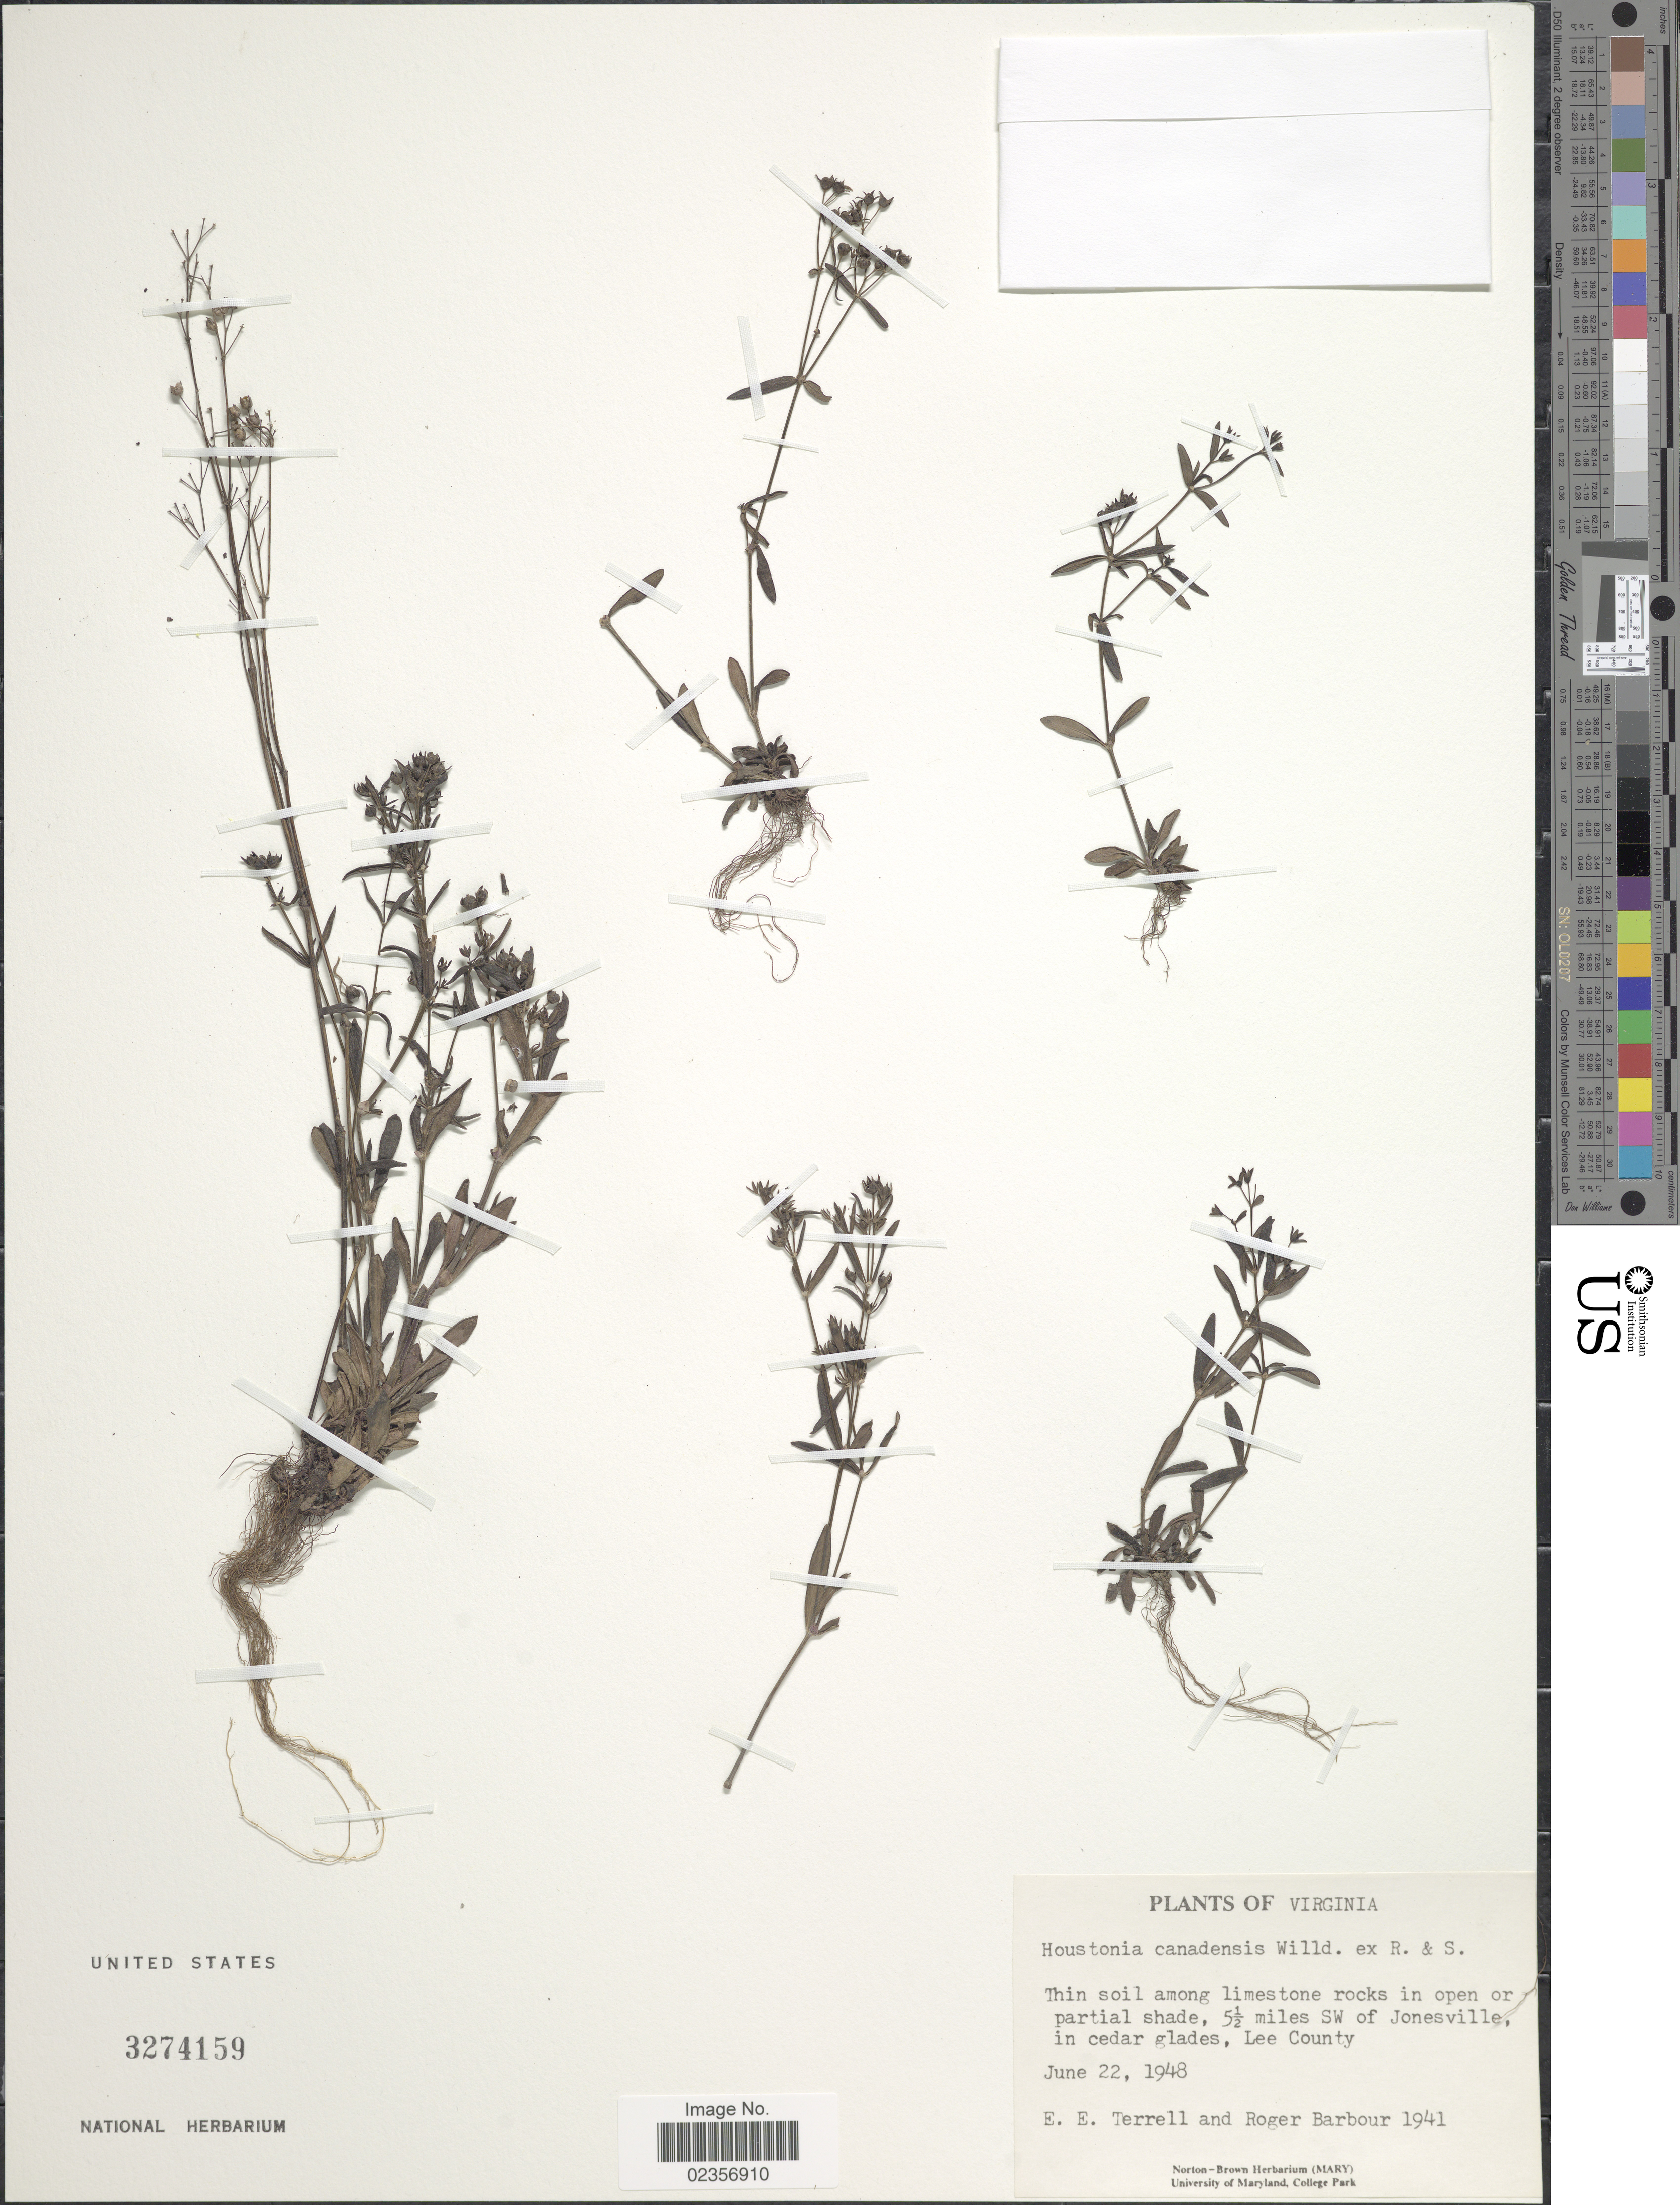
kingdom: Plantae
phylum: Tracheophyta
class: Magnoliopsida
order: Gentianales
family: Rubiaceae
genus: Houstonia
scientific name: Houstonia canadensis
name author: Willd.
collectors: E. E. Terrell & R. Barbour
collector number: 1941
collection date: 1948-06-22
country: United States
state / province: Virginia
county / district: Lee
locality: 5 1/2 miles SW of Jonesville, in cedar glades, Lee County.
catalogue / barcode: US 3274159